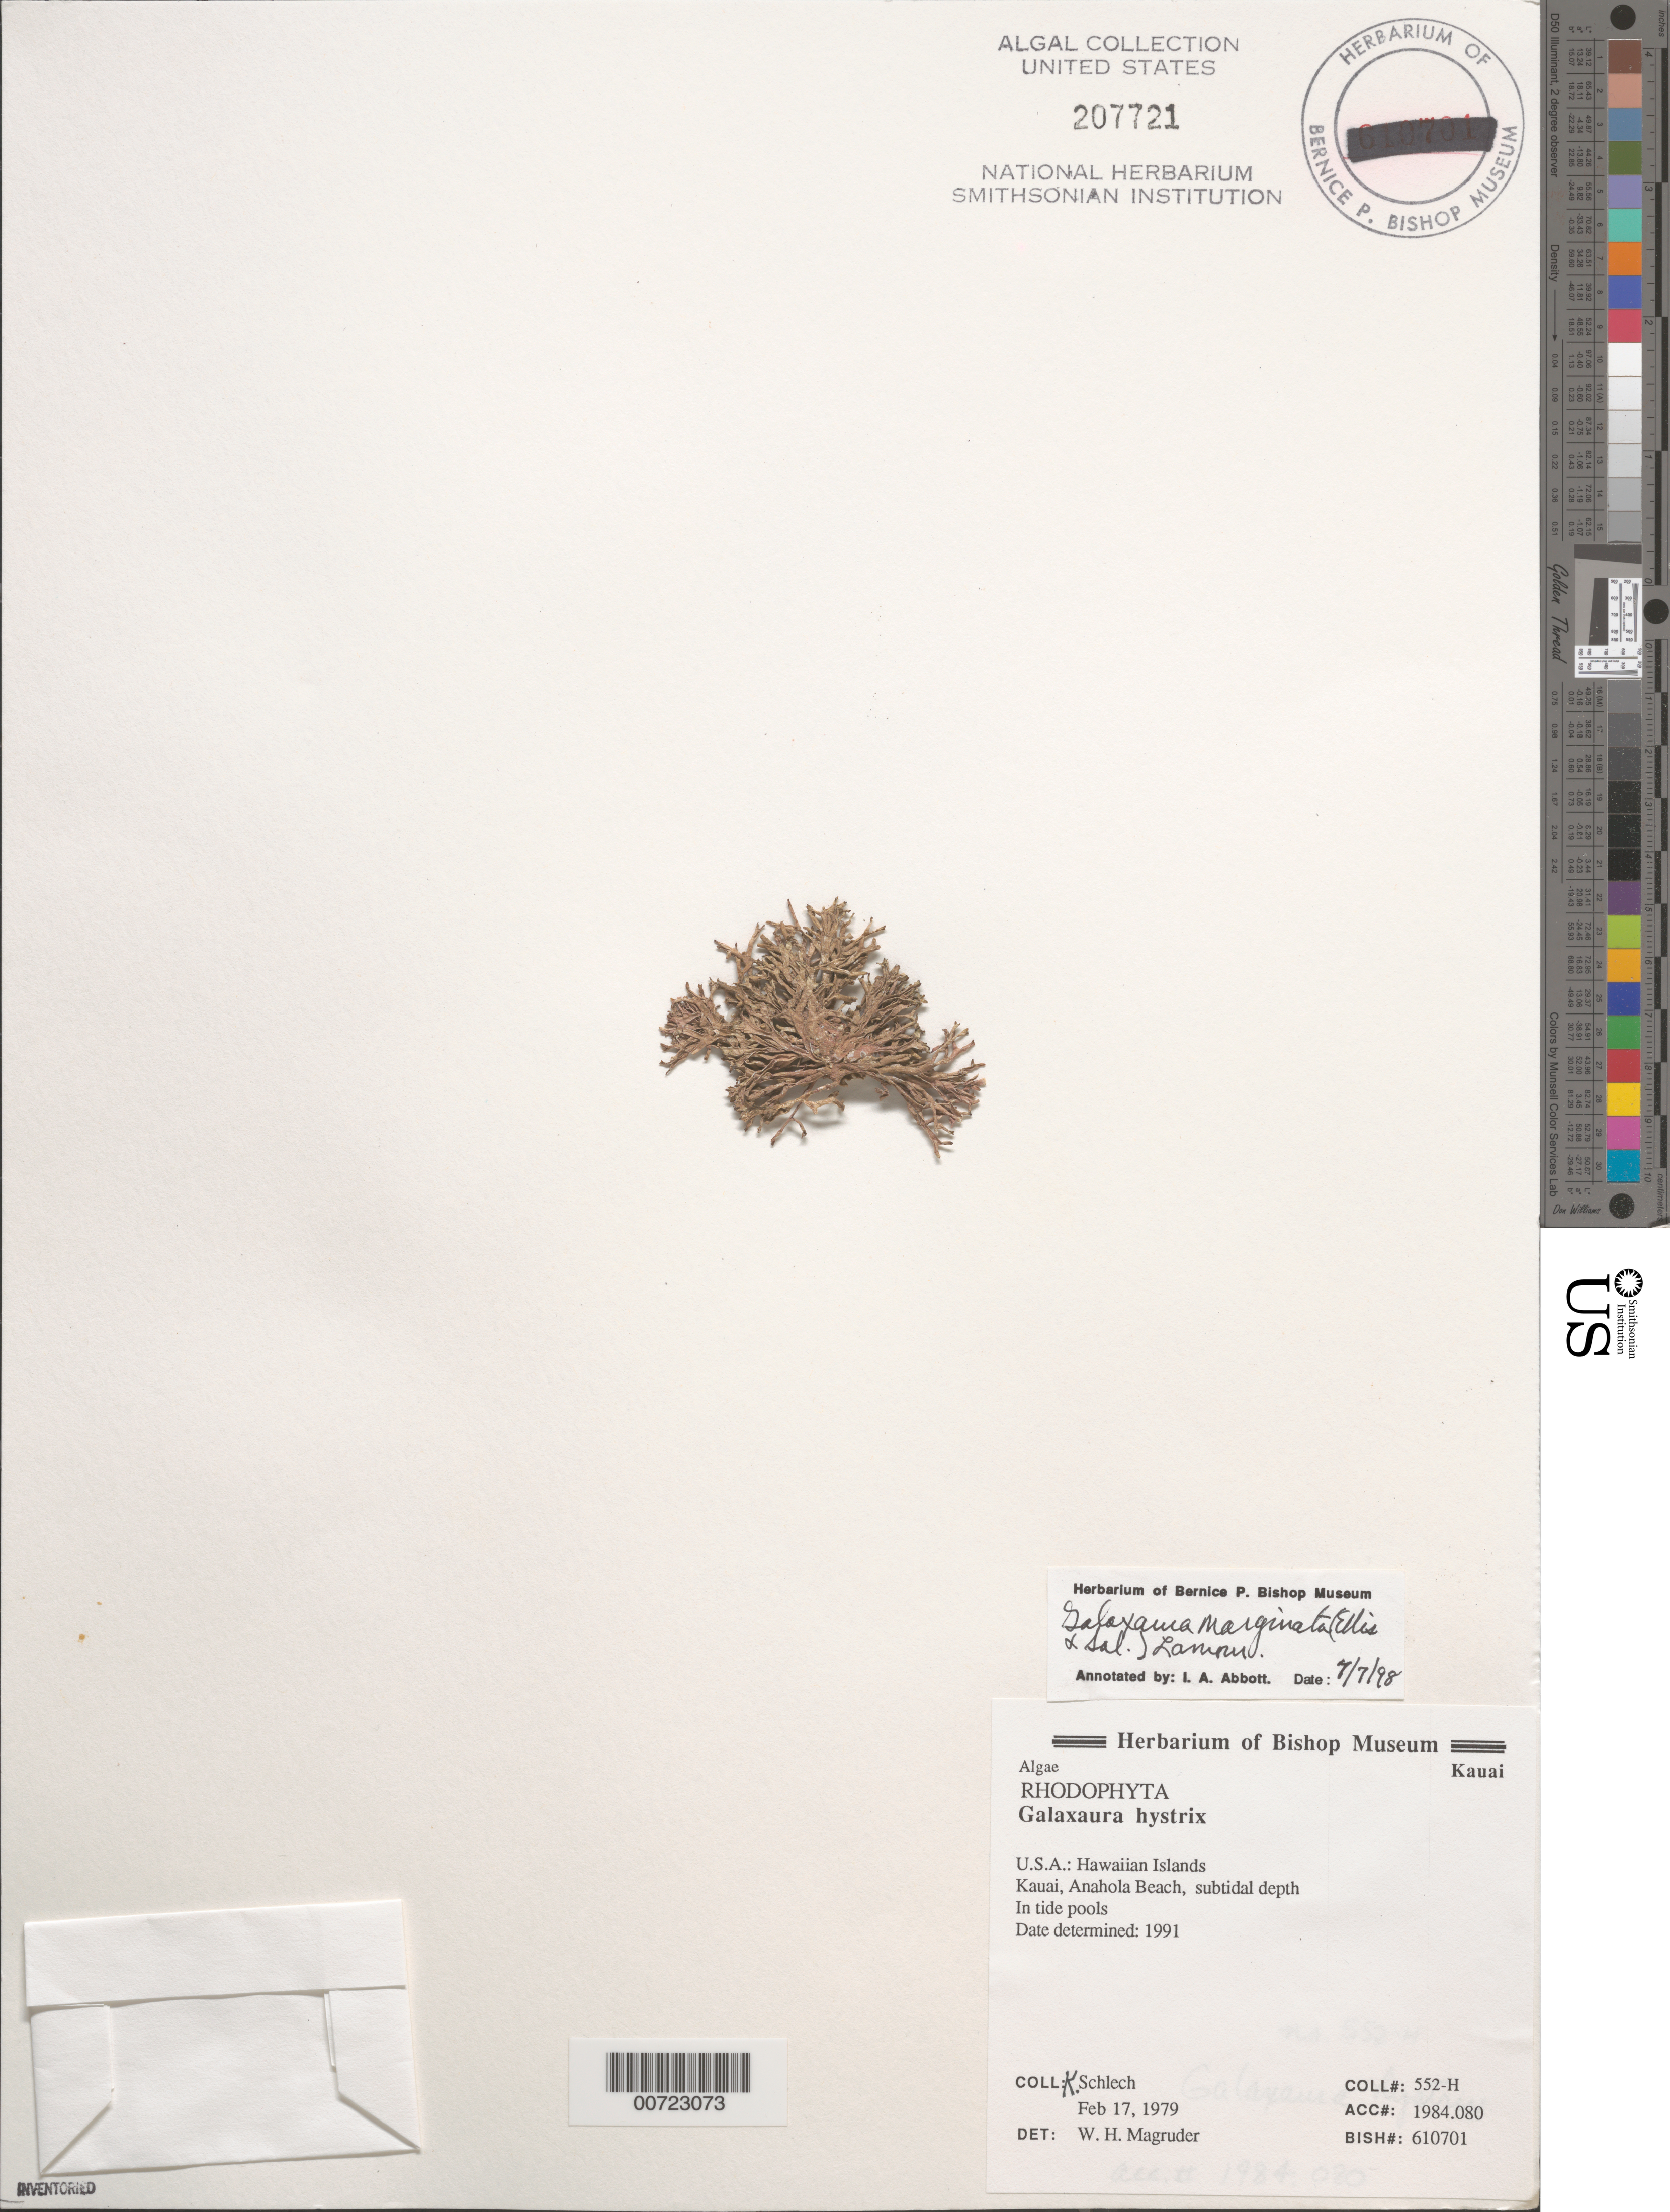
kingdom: Plantae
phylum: Rhodophyta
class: Florideophyceae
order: Nemaliales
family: Galaxauraceae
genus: Galaxaura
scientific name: Galaxaura marginata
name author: (J. Ellis & Sol.) J.V.Lamouroux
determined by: Abbott, Isabella A.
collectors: K. Schlech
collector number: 552-H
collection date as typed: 17 Feb 1979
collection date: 1979-02-17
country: United States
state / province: Hawaii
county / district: Kauai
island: Kaua'i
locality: Anahola Beach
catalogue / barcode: US 207721